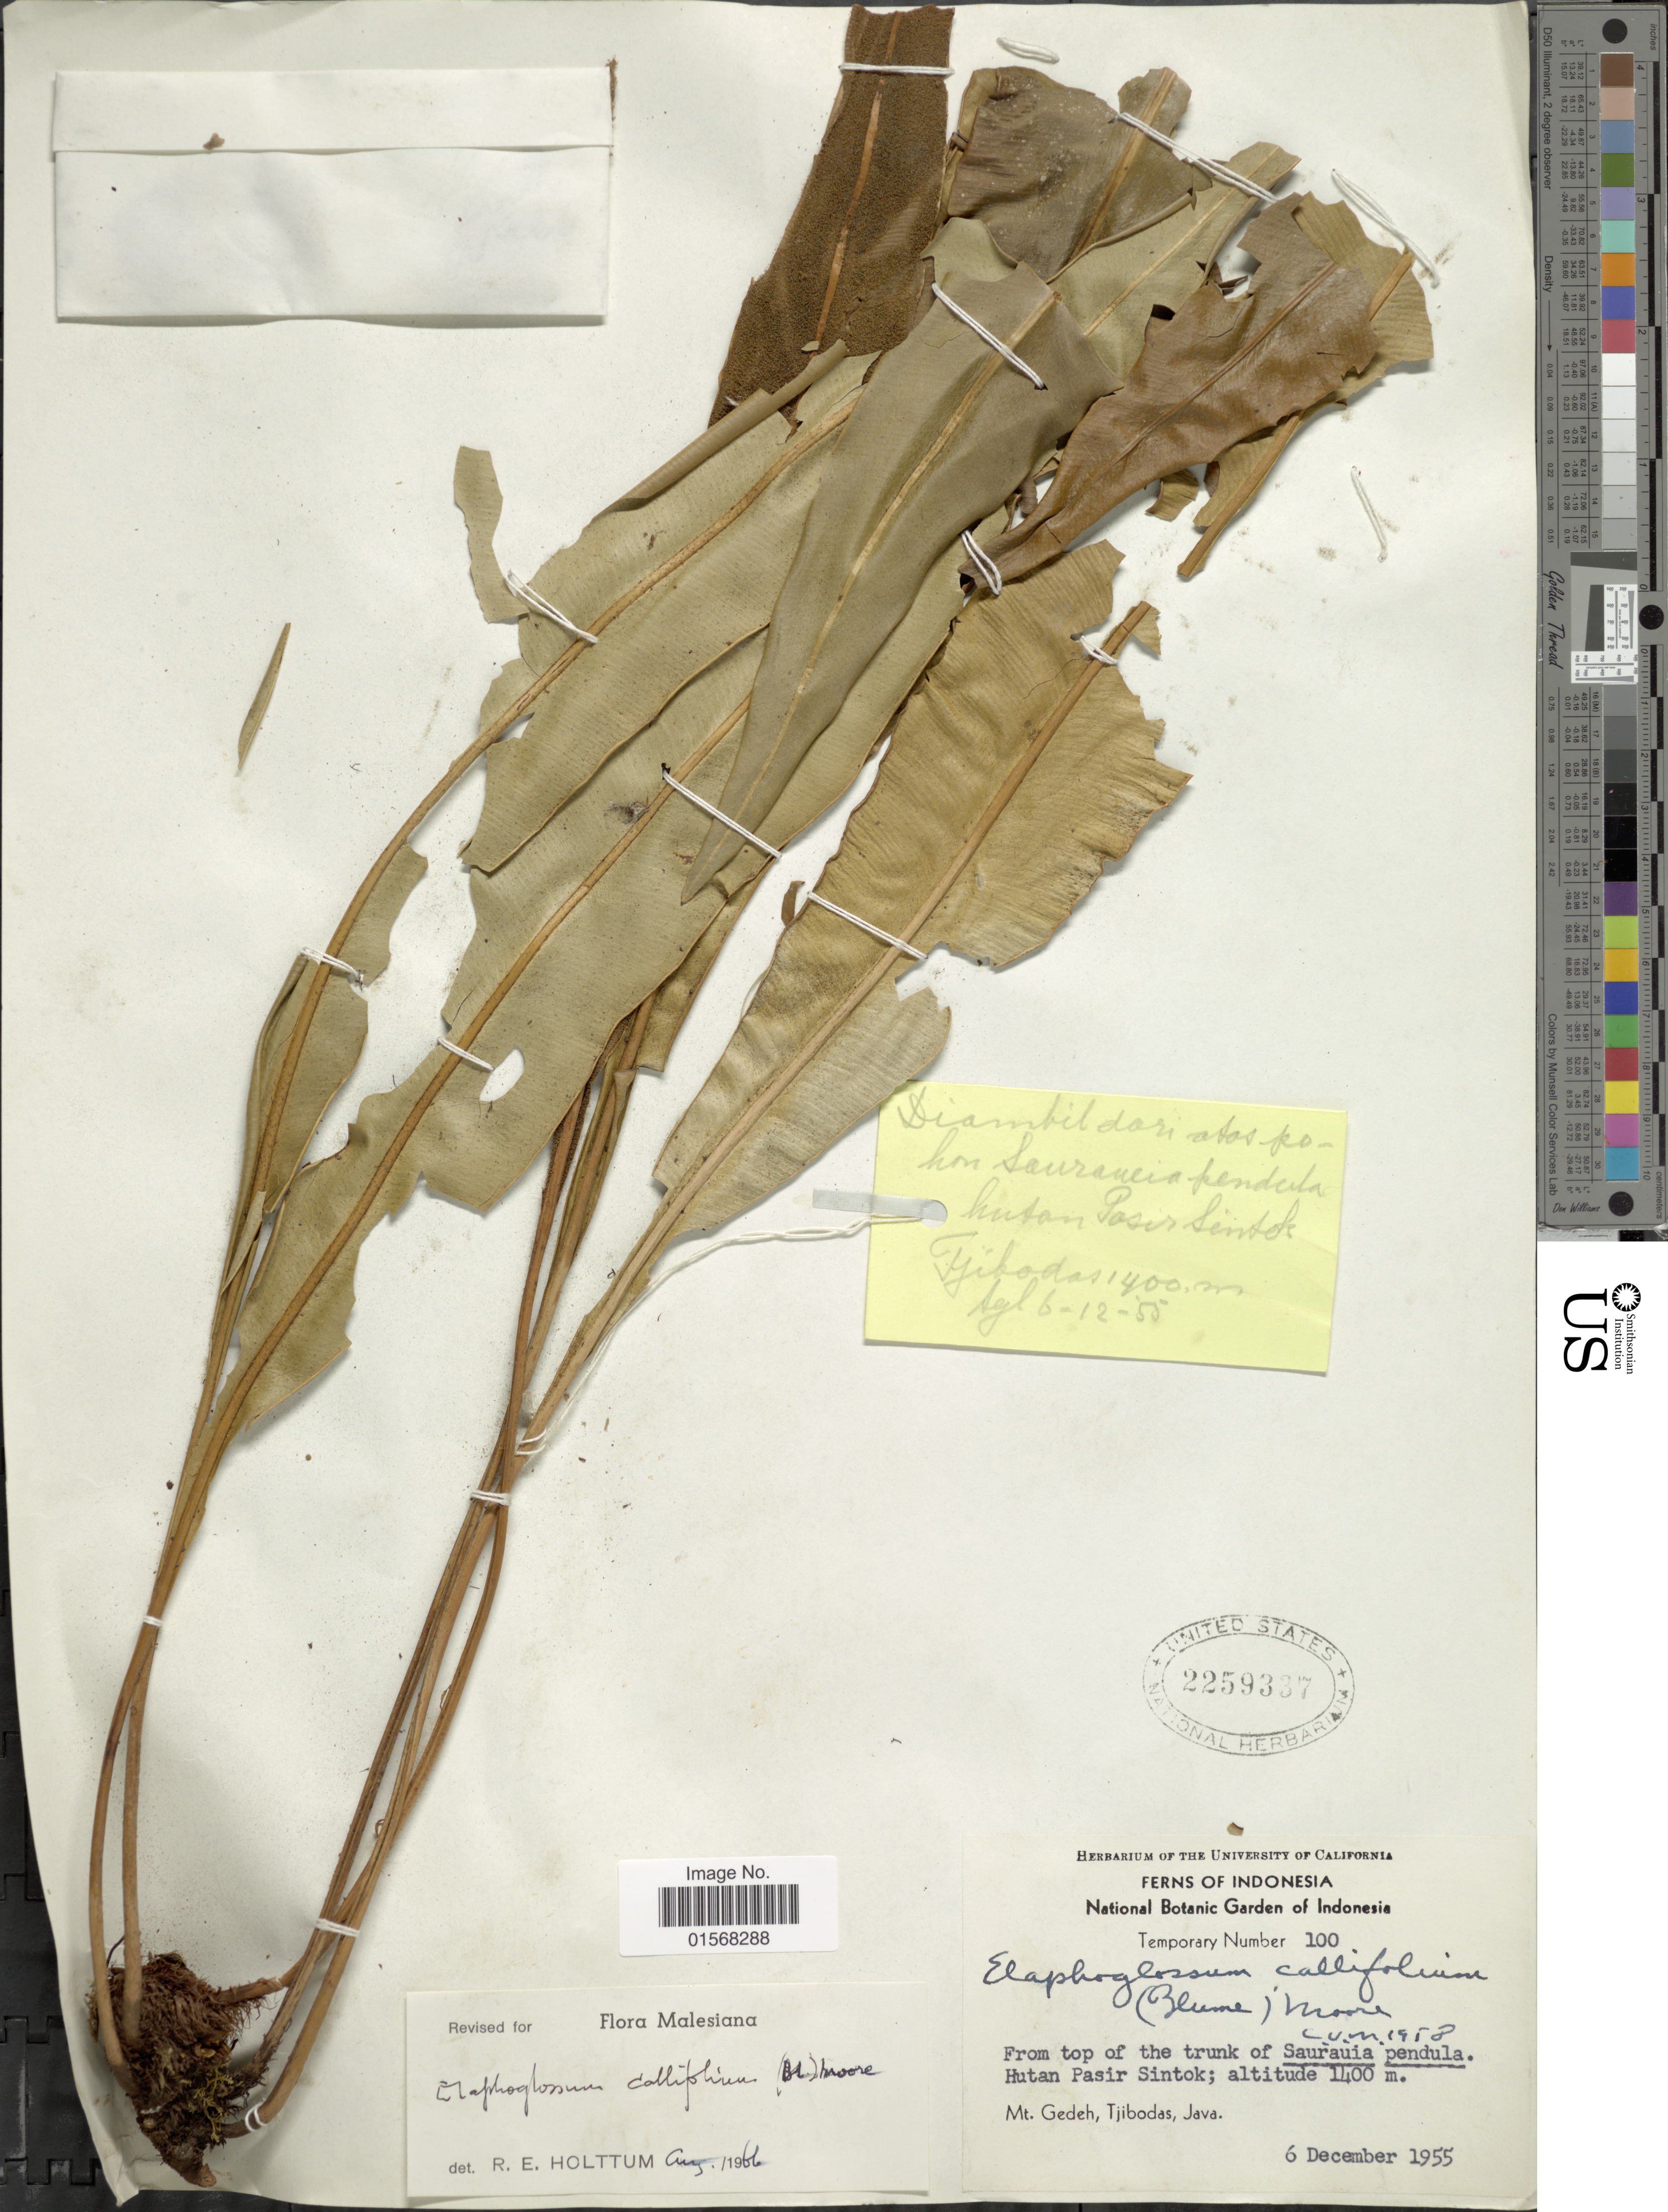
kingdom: Plantae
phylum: Tracheophyta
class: Polypodiopsida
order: Polypodiales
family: Dryopteridaceae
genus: Elaphoglossum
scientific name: Elaphoglossum callifolium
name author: (Blume) T. Moore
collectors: ex herb. Univ. of California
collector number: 100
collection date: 1955-12-06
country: Indonesia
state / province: Java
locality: From top of the trunk of Saurauia pendula, Hutan Pasir Sintok, Mt. Gedeh, Tjibodas, Java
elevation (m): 1400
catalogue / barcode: US 2259337